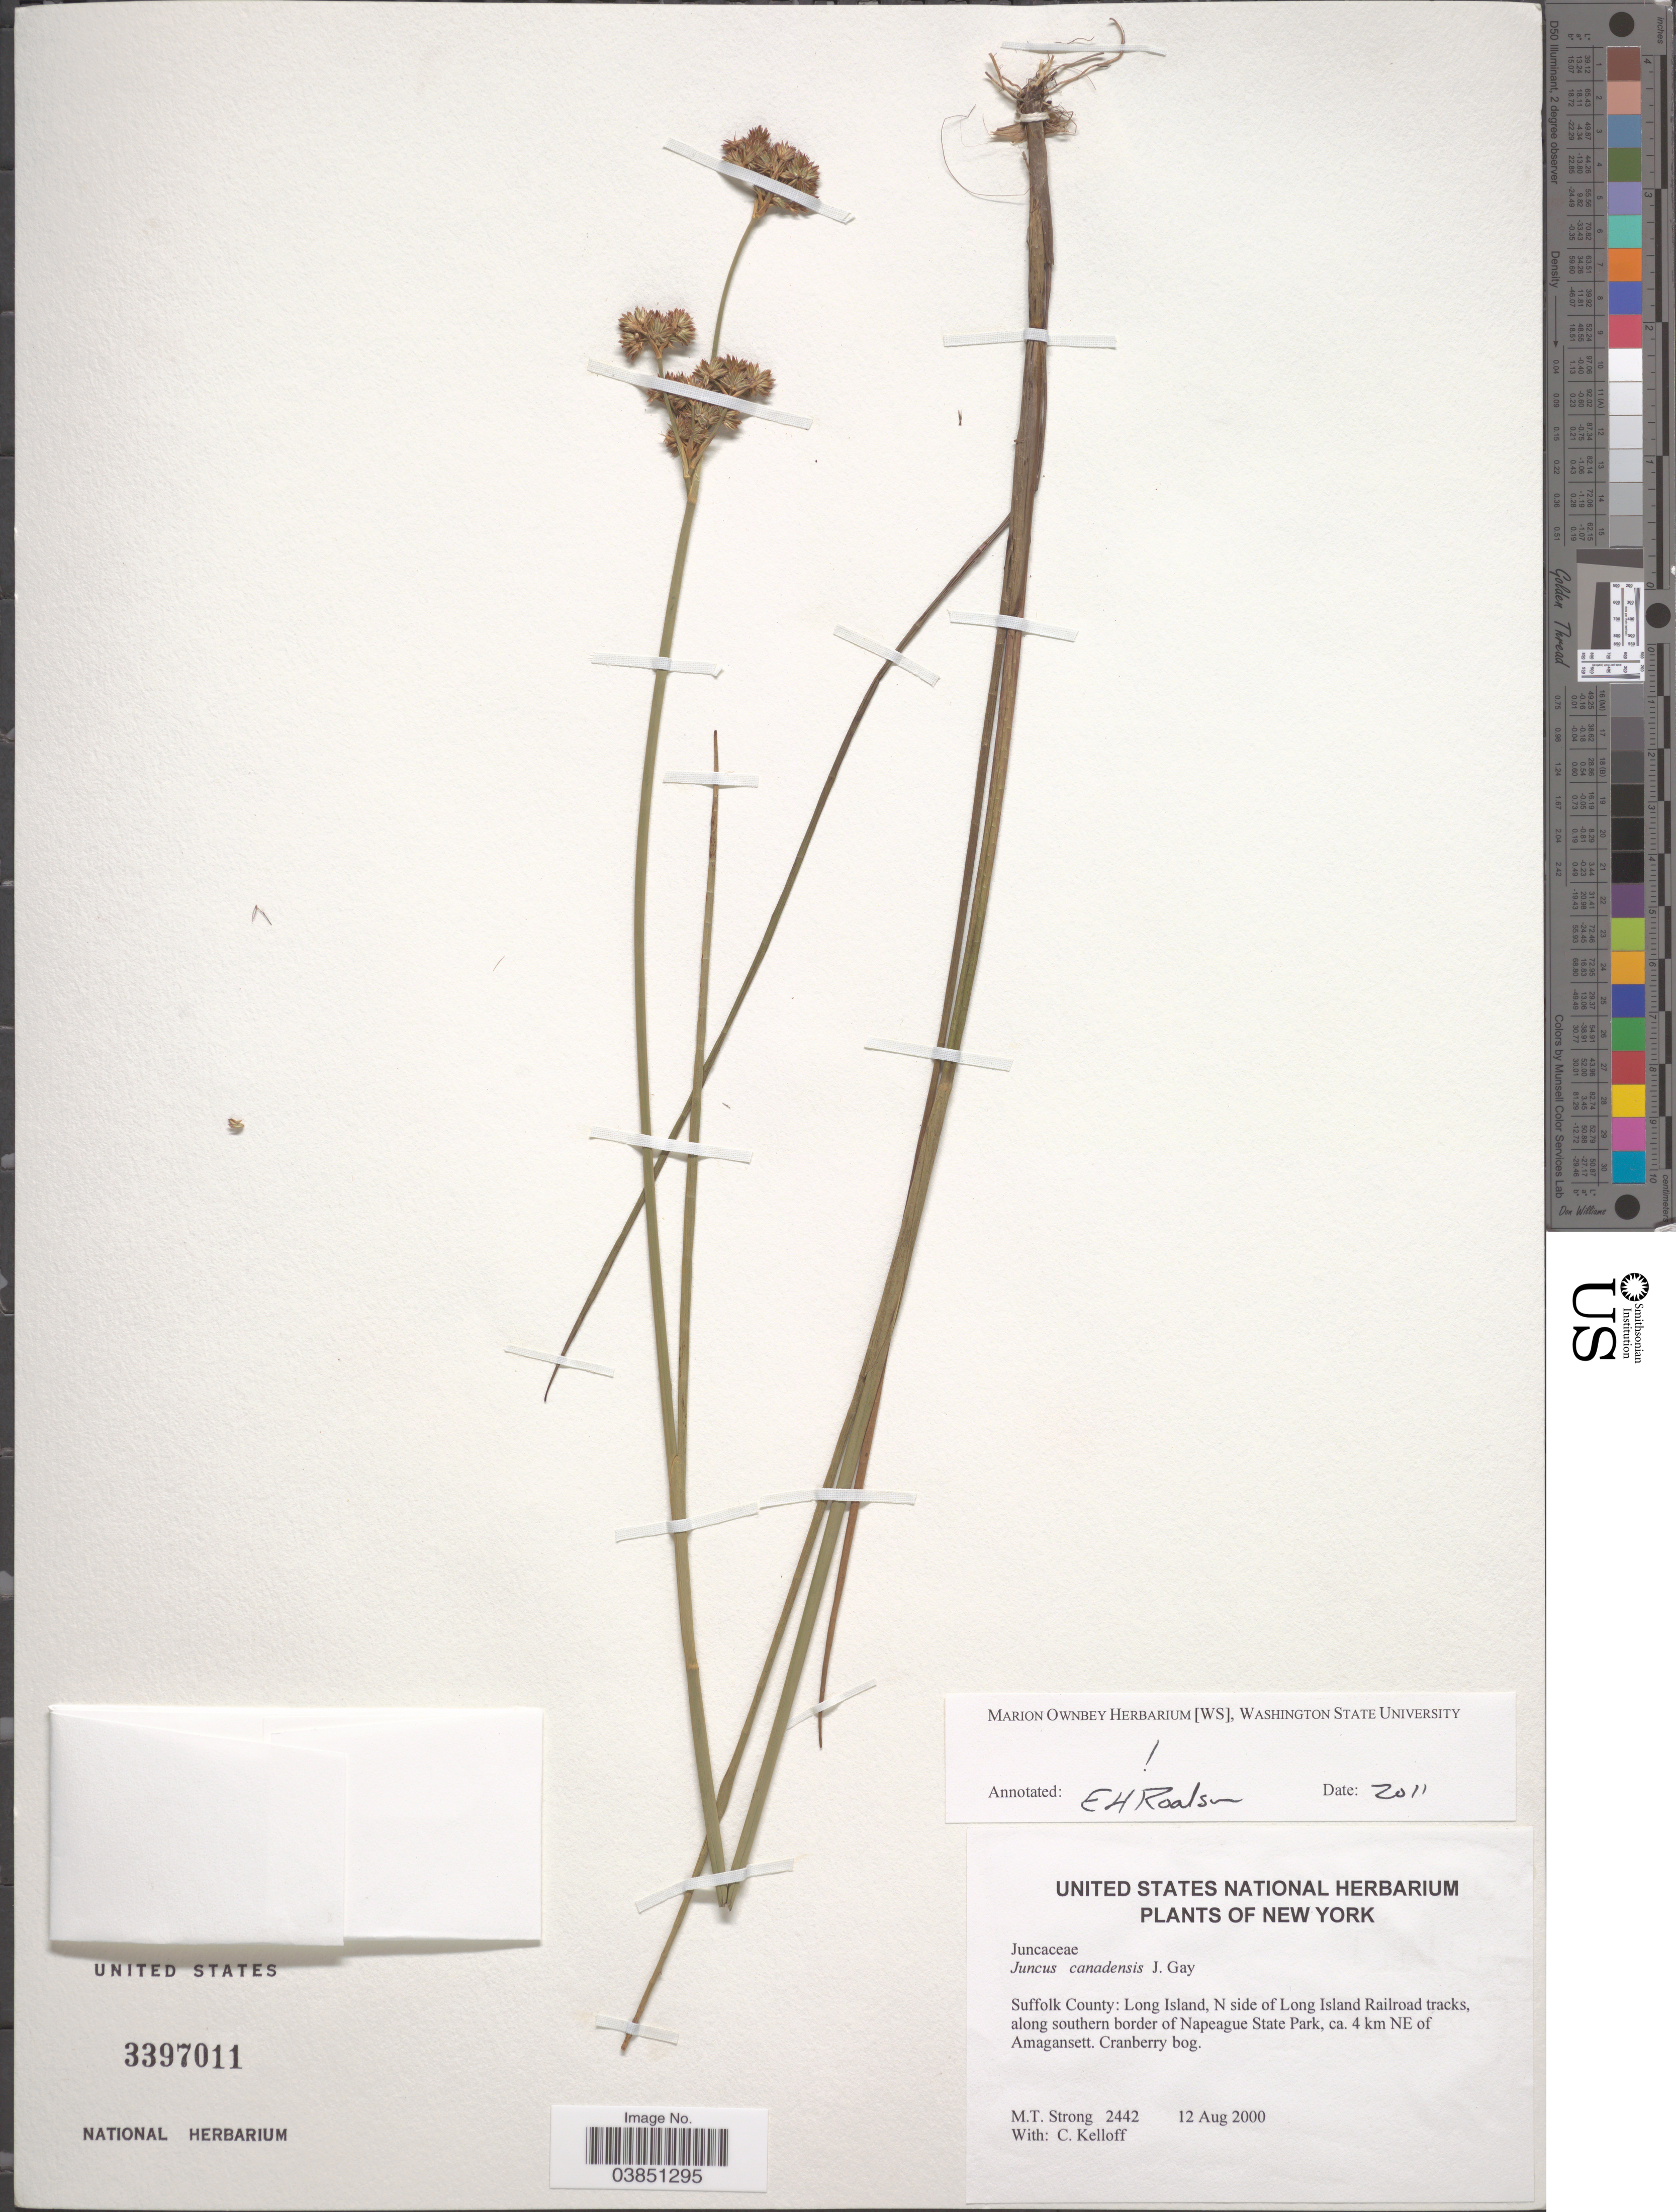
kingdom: Plantae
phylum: Tracheophyta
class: Liliopsida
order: Poales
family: Juncaceae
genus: Juncus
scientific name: Juncus canadensis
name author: J. Gay ex Laharpe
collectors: M. T. Strong & C. L. Kelloff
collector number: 2442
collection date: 2000-08-12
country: United States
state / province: New York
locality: Suffolk County: Long Island, N side of Long Island Railroad tracks, along southern border of Napeague State Park, ca. 4 km NE of Amagansett.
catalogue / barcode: US 3397011